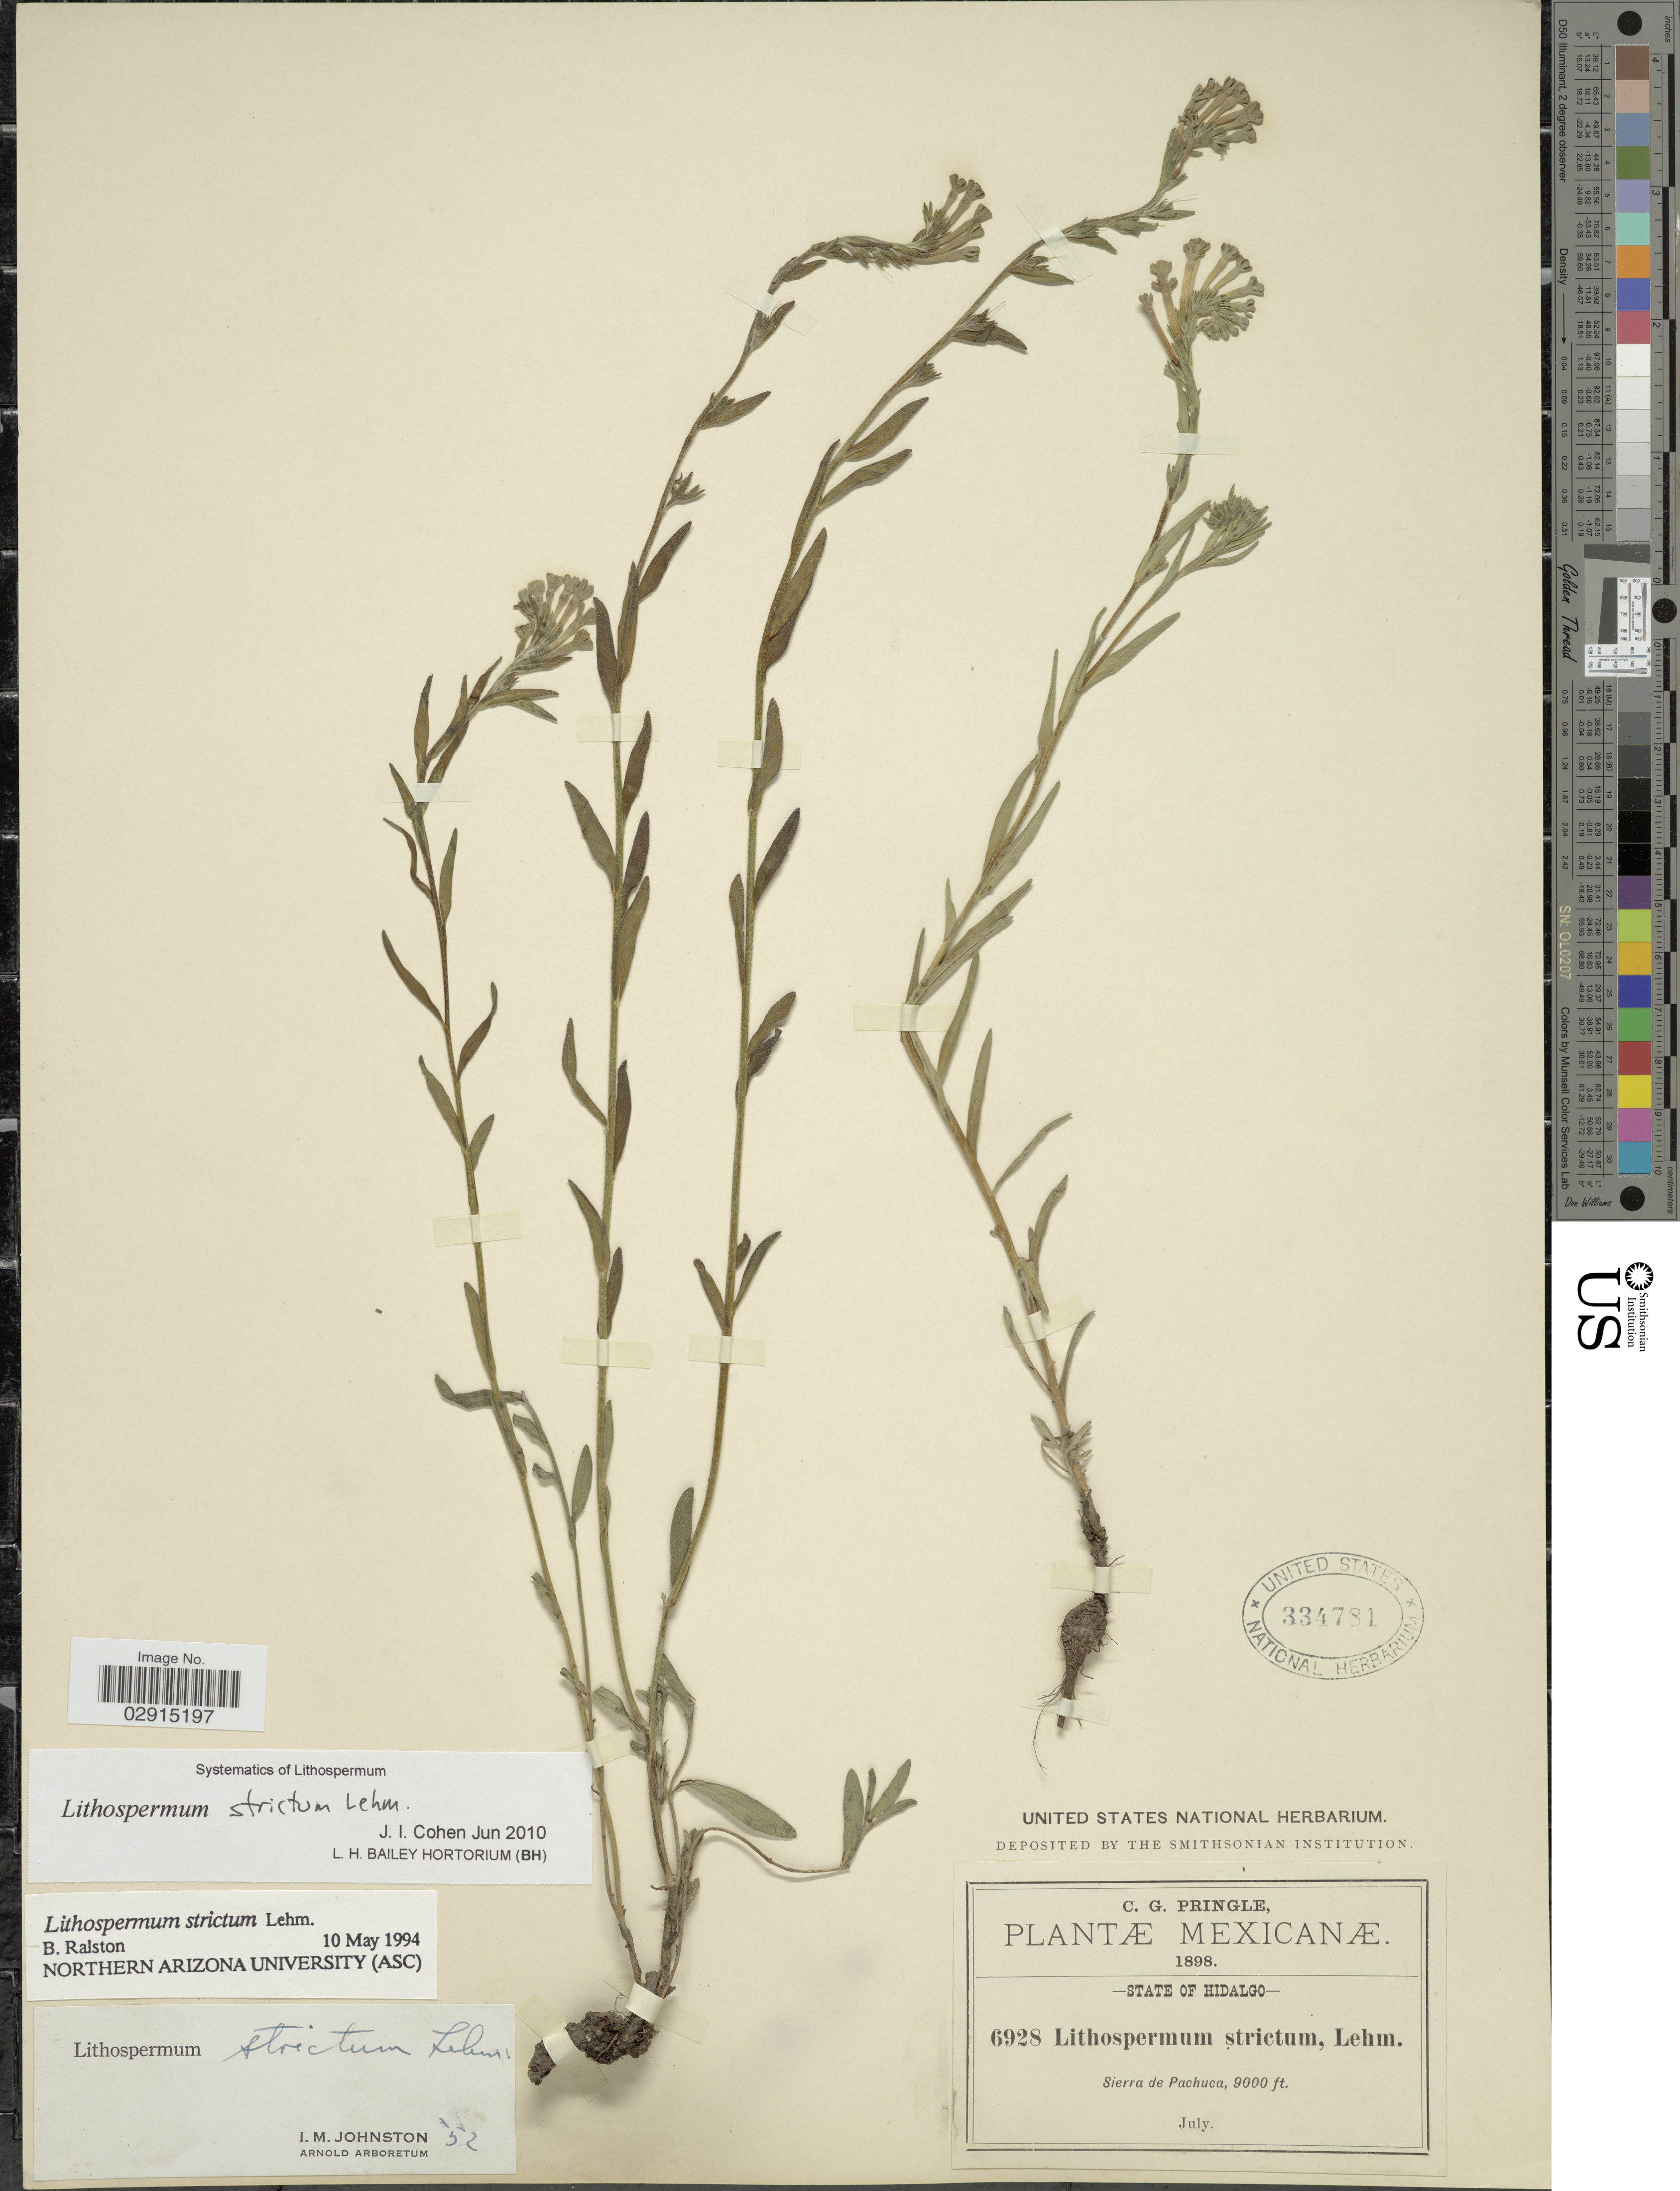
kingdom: Plantae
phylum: Tracheophyta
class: Magnoliopsida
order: Boraginales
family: Boraginaceae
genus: Lithospermum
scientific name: Lithospermum strictum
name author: Lehm.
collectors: C. G. Pringle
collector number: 6928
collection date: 1898-07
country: Mexico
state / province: Hidalgo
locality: Sierra de Pachuca.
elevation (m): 2743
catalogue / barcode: US 334781